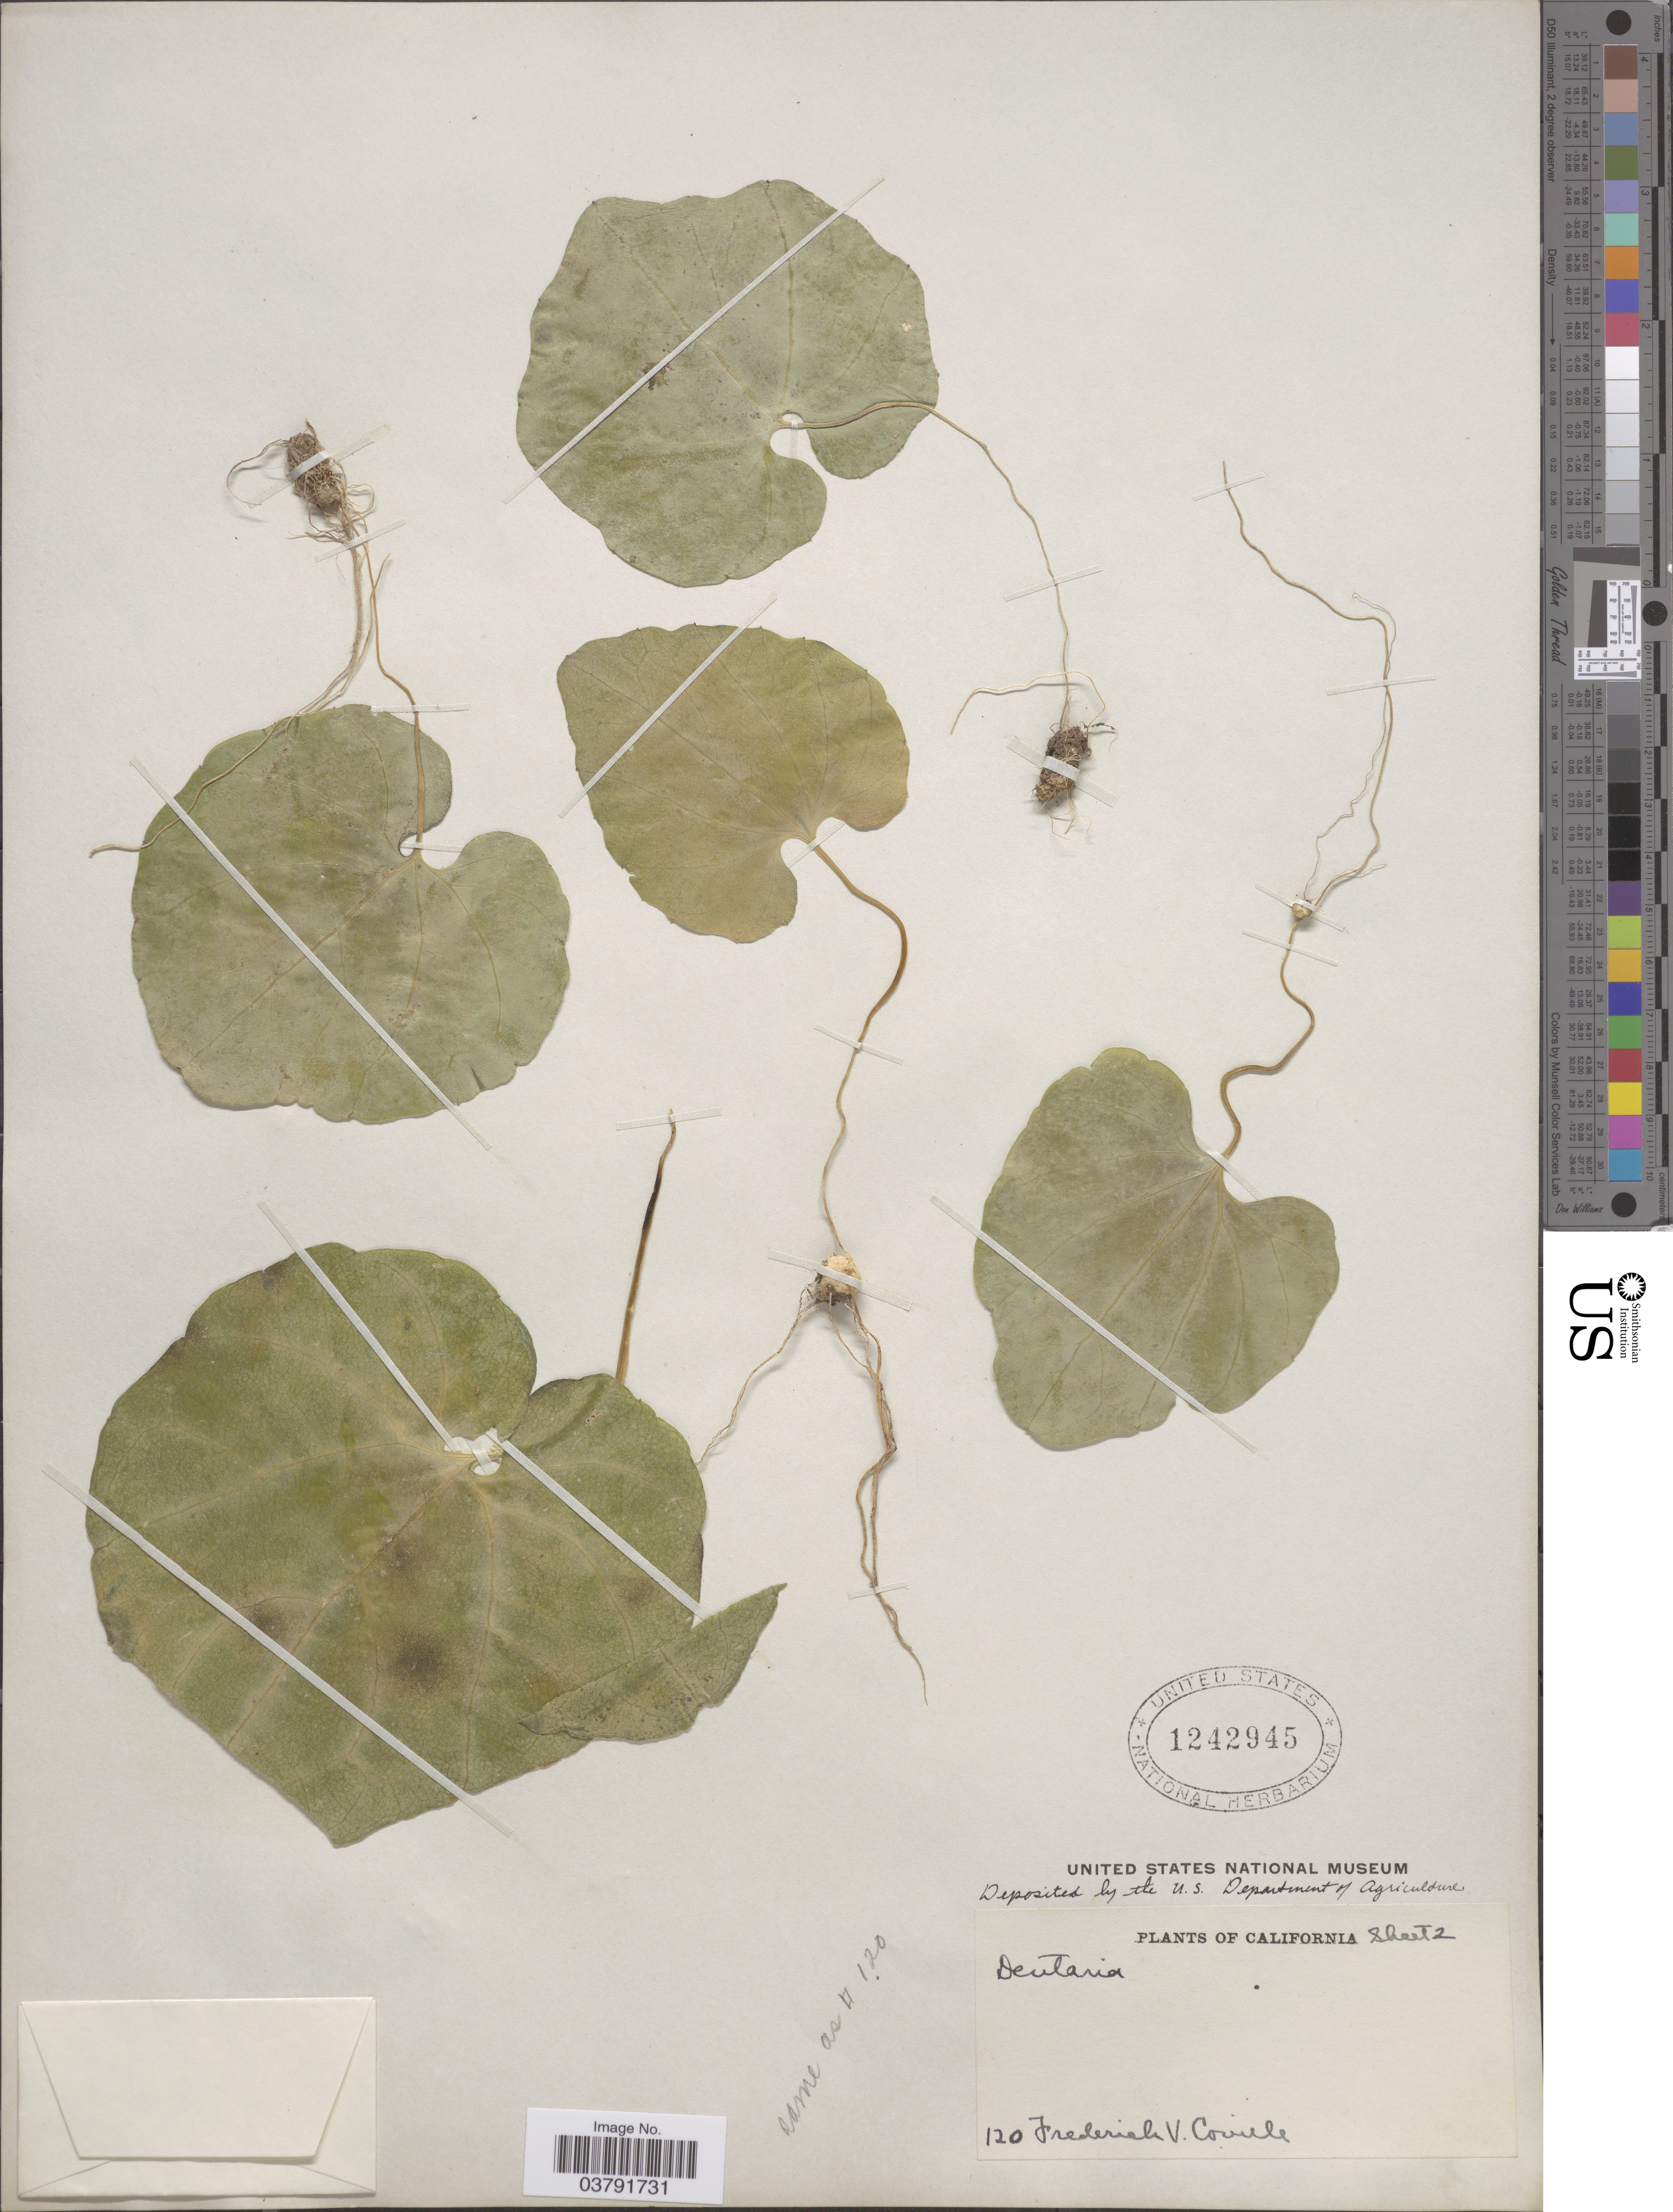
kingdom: Plantae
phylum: Tracheophyta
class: Magnoliopsida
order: Brassicales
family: Brassicaceae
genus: Dentaria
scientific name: Dentaria sp.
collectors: F. V. Coville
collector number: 120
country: United States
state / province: California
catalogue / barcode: US 1242945